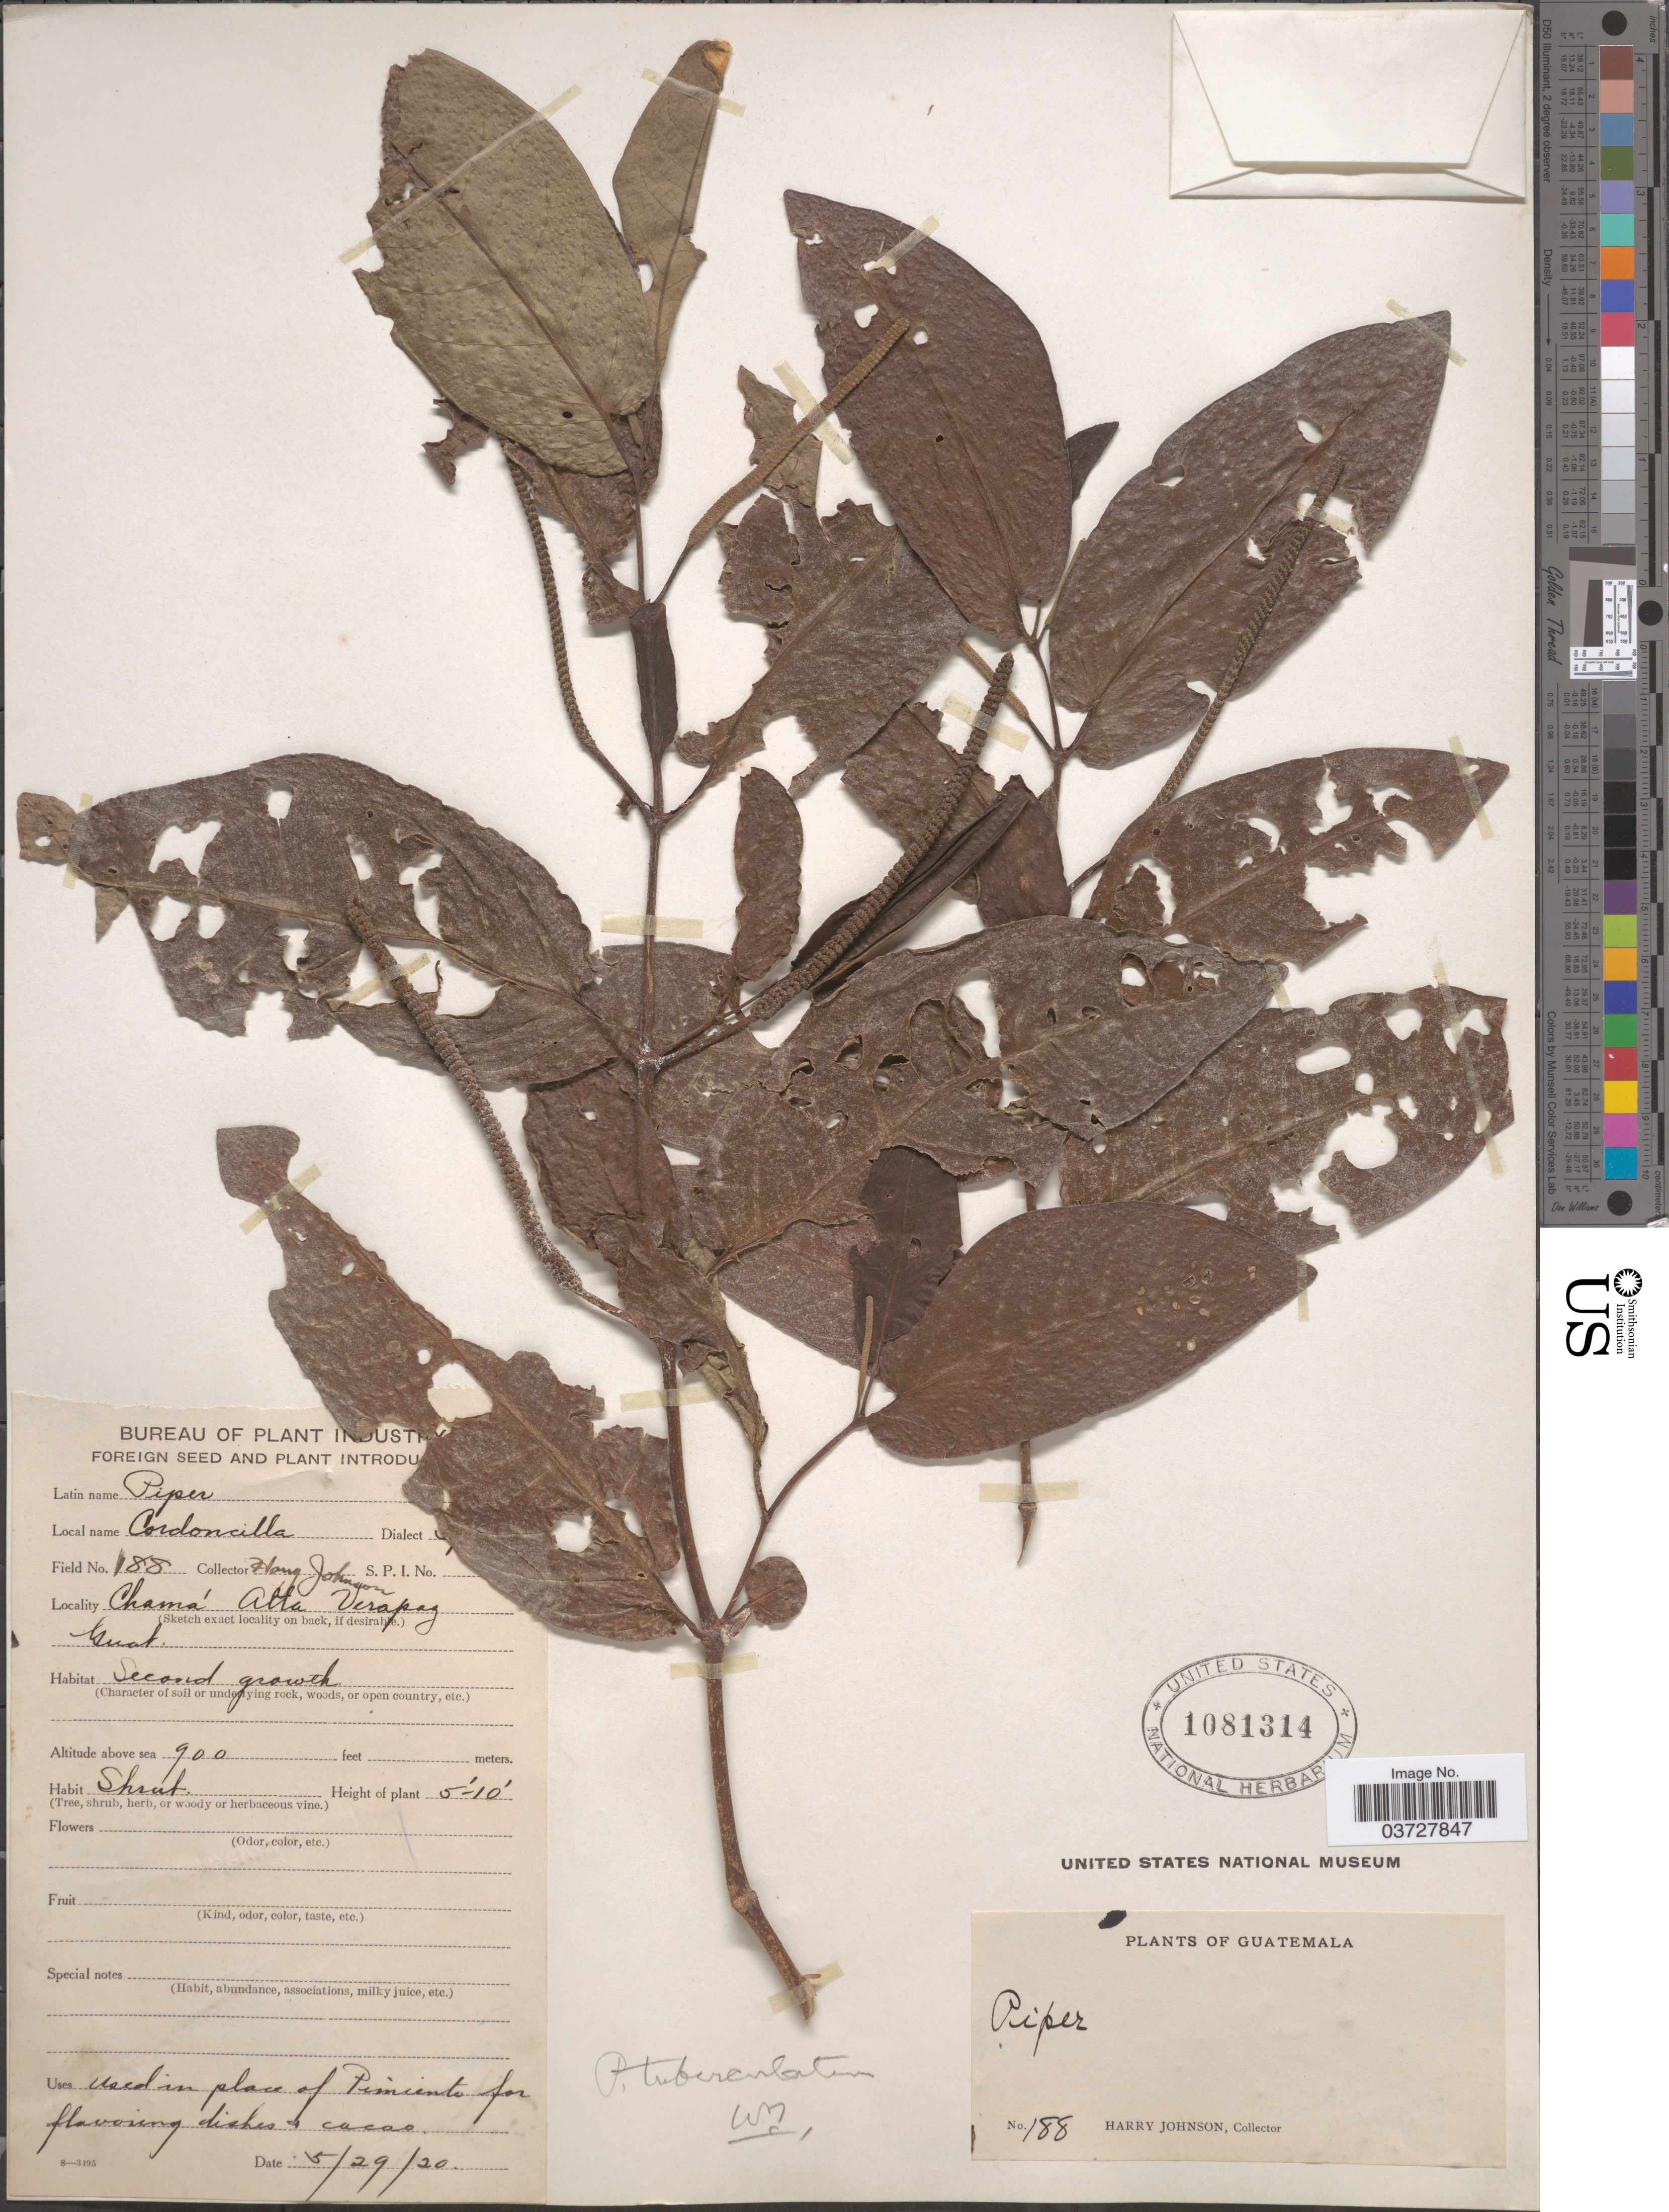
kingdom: Plantae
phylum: Tracheophyta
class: Magnoliopsida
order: Piperales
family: Piperaceae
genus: Piper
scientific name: Piper tuberculatum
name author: Jacq.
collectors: H. Johnson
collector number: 188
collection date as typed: Transcribed d/m/y: 29/5/20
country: Guatemala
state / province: Alta Verapaz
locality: Chamá.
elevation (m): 274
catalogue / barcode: US 1081314